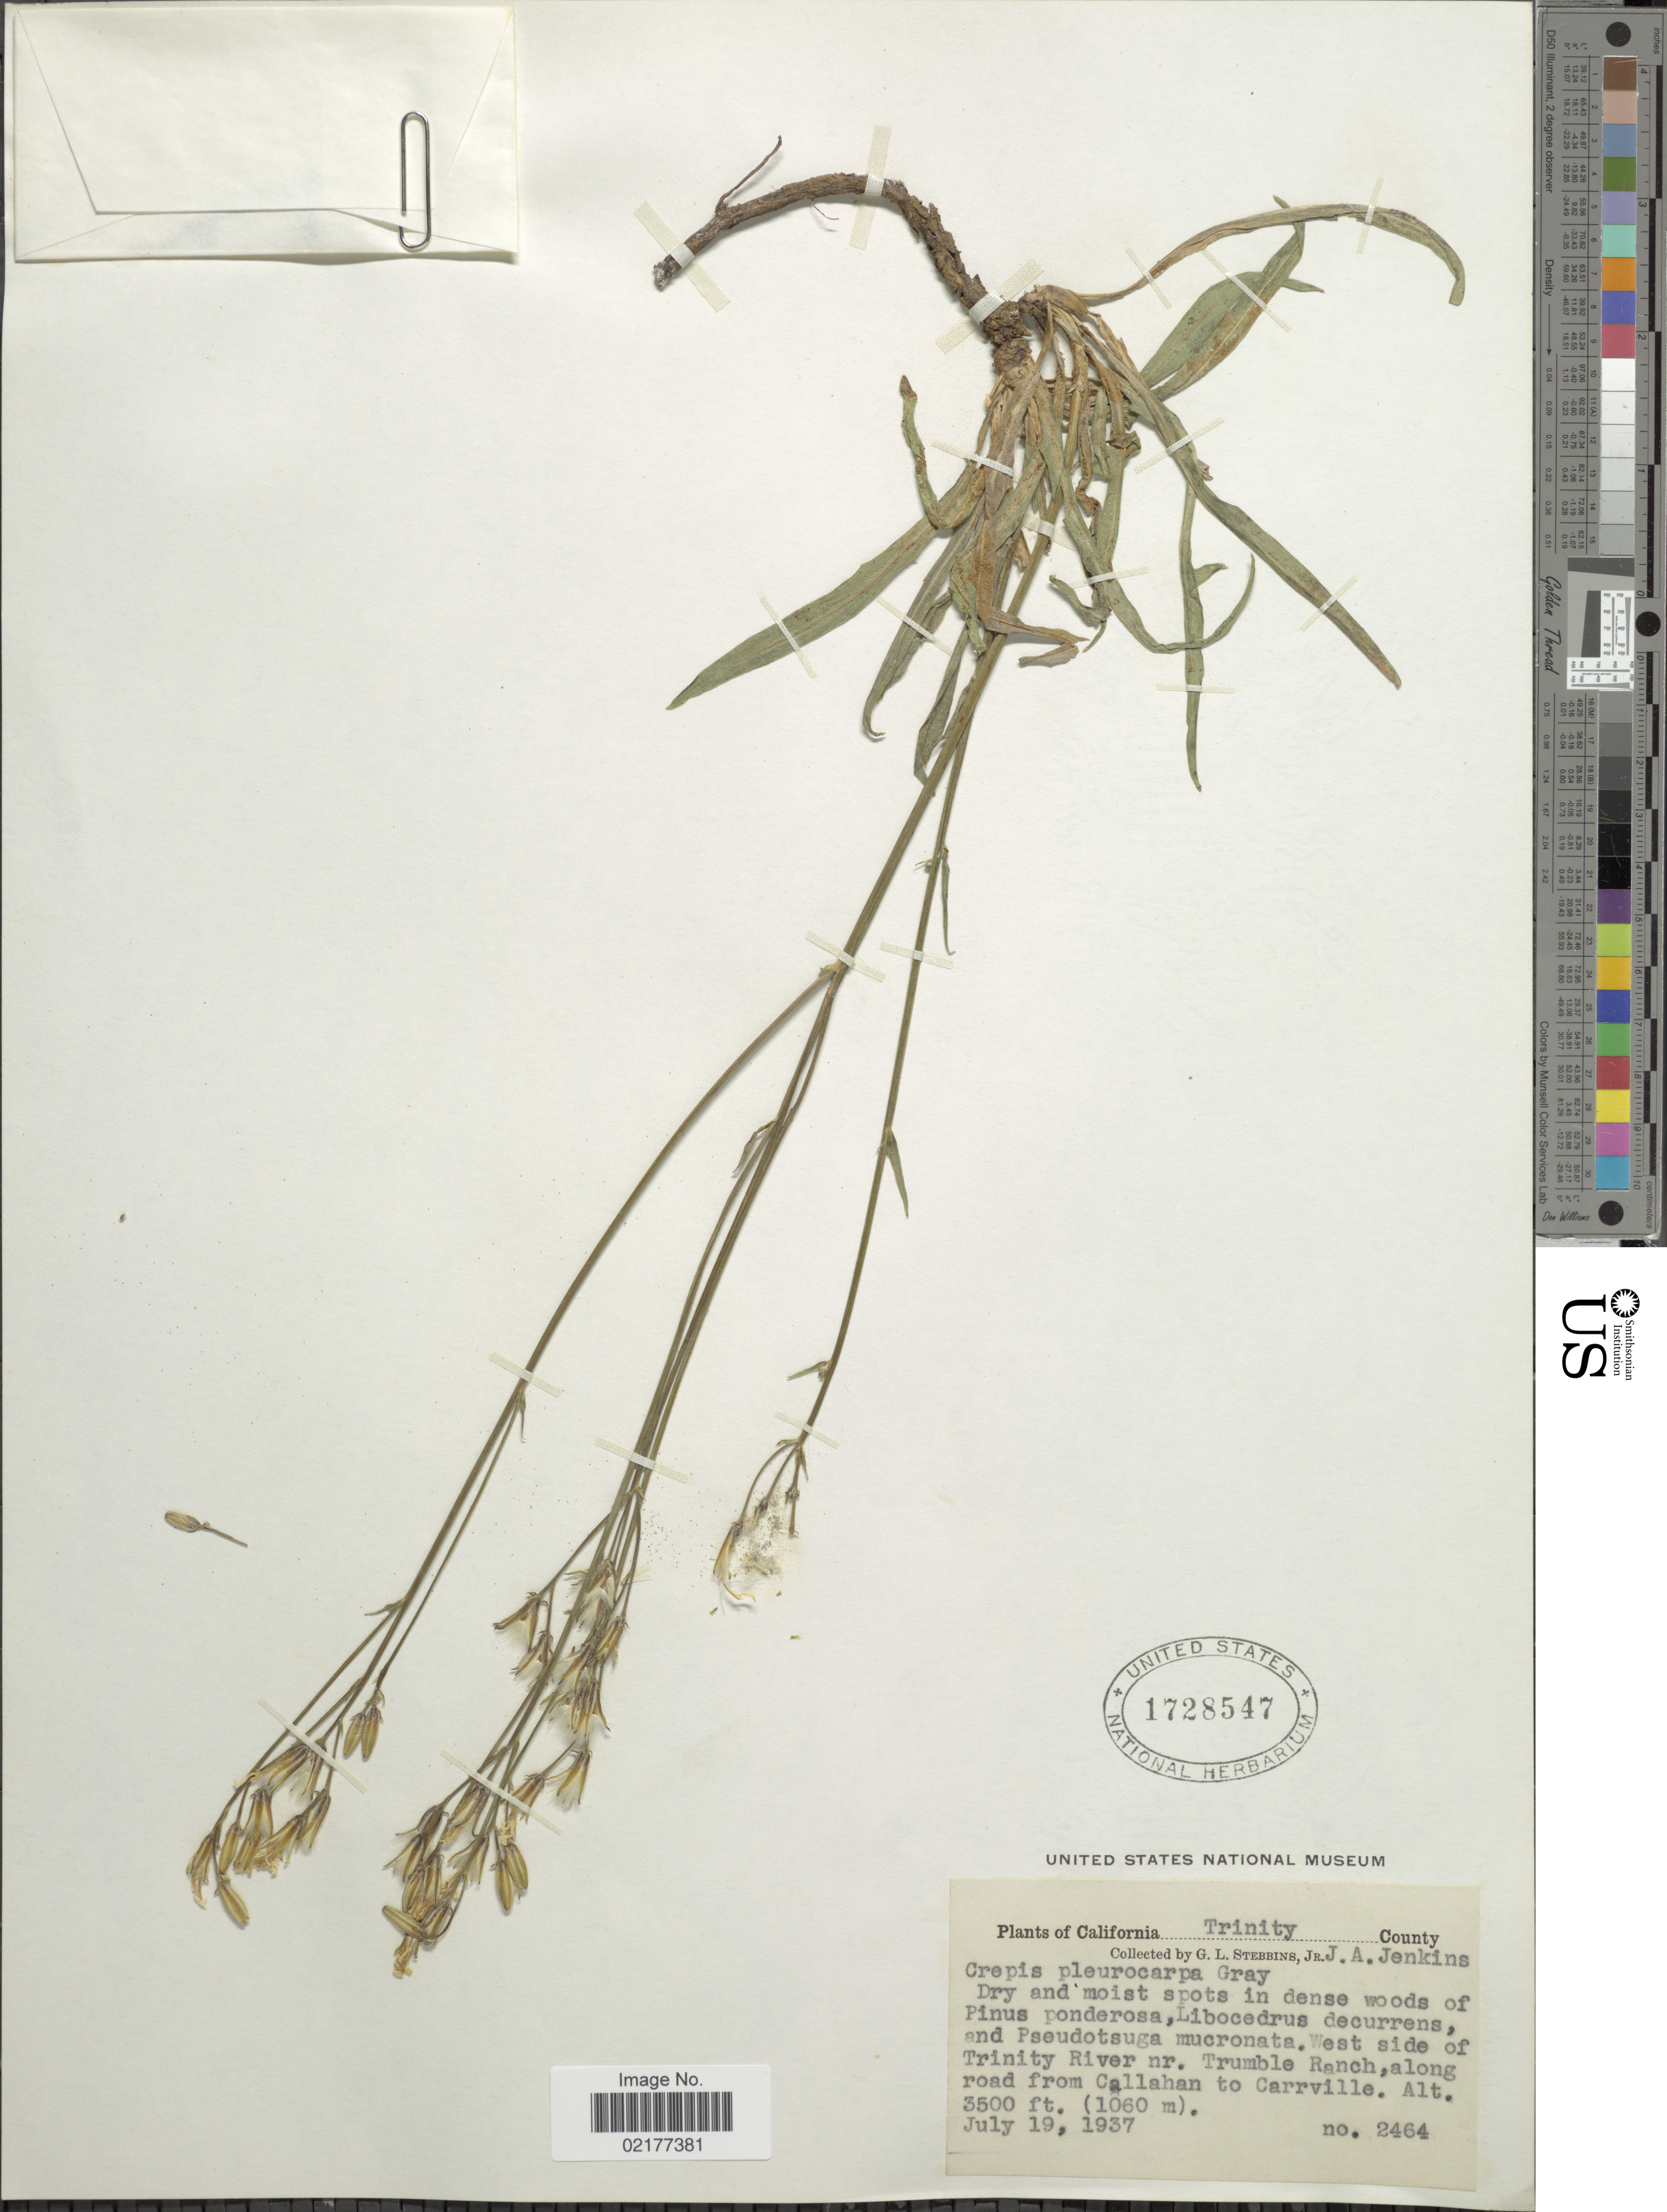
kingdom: Plantae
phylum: Tracheophyta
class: Magnoliopsida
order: Asterales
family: Asteraceae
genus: Crepis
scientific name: Crepis pleurocarpa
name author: A. Gray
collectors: G. L. Stebbins & J. Jenkins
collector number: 2464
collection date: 1937-07-19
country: United States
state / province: California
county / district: Trinity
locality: Trinity County, West side of Trinity River Nr. Trumble Ranch, along road from Callahan to Carrville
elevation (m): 1060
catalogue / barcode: US 1728547